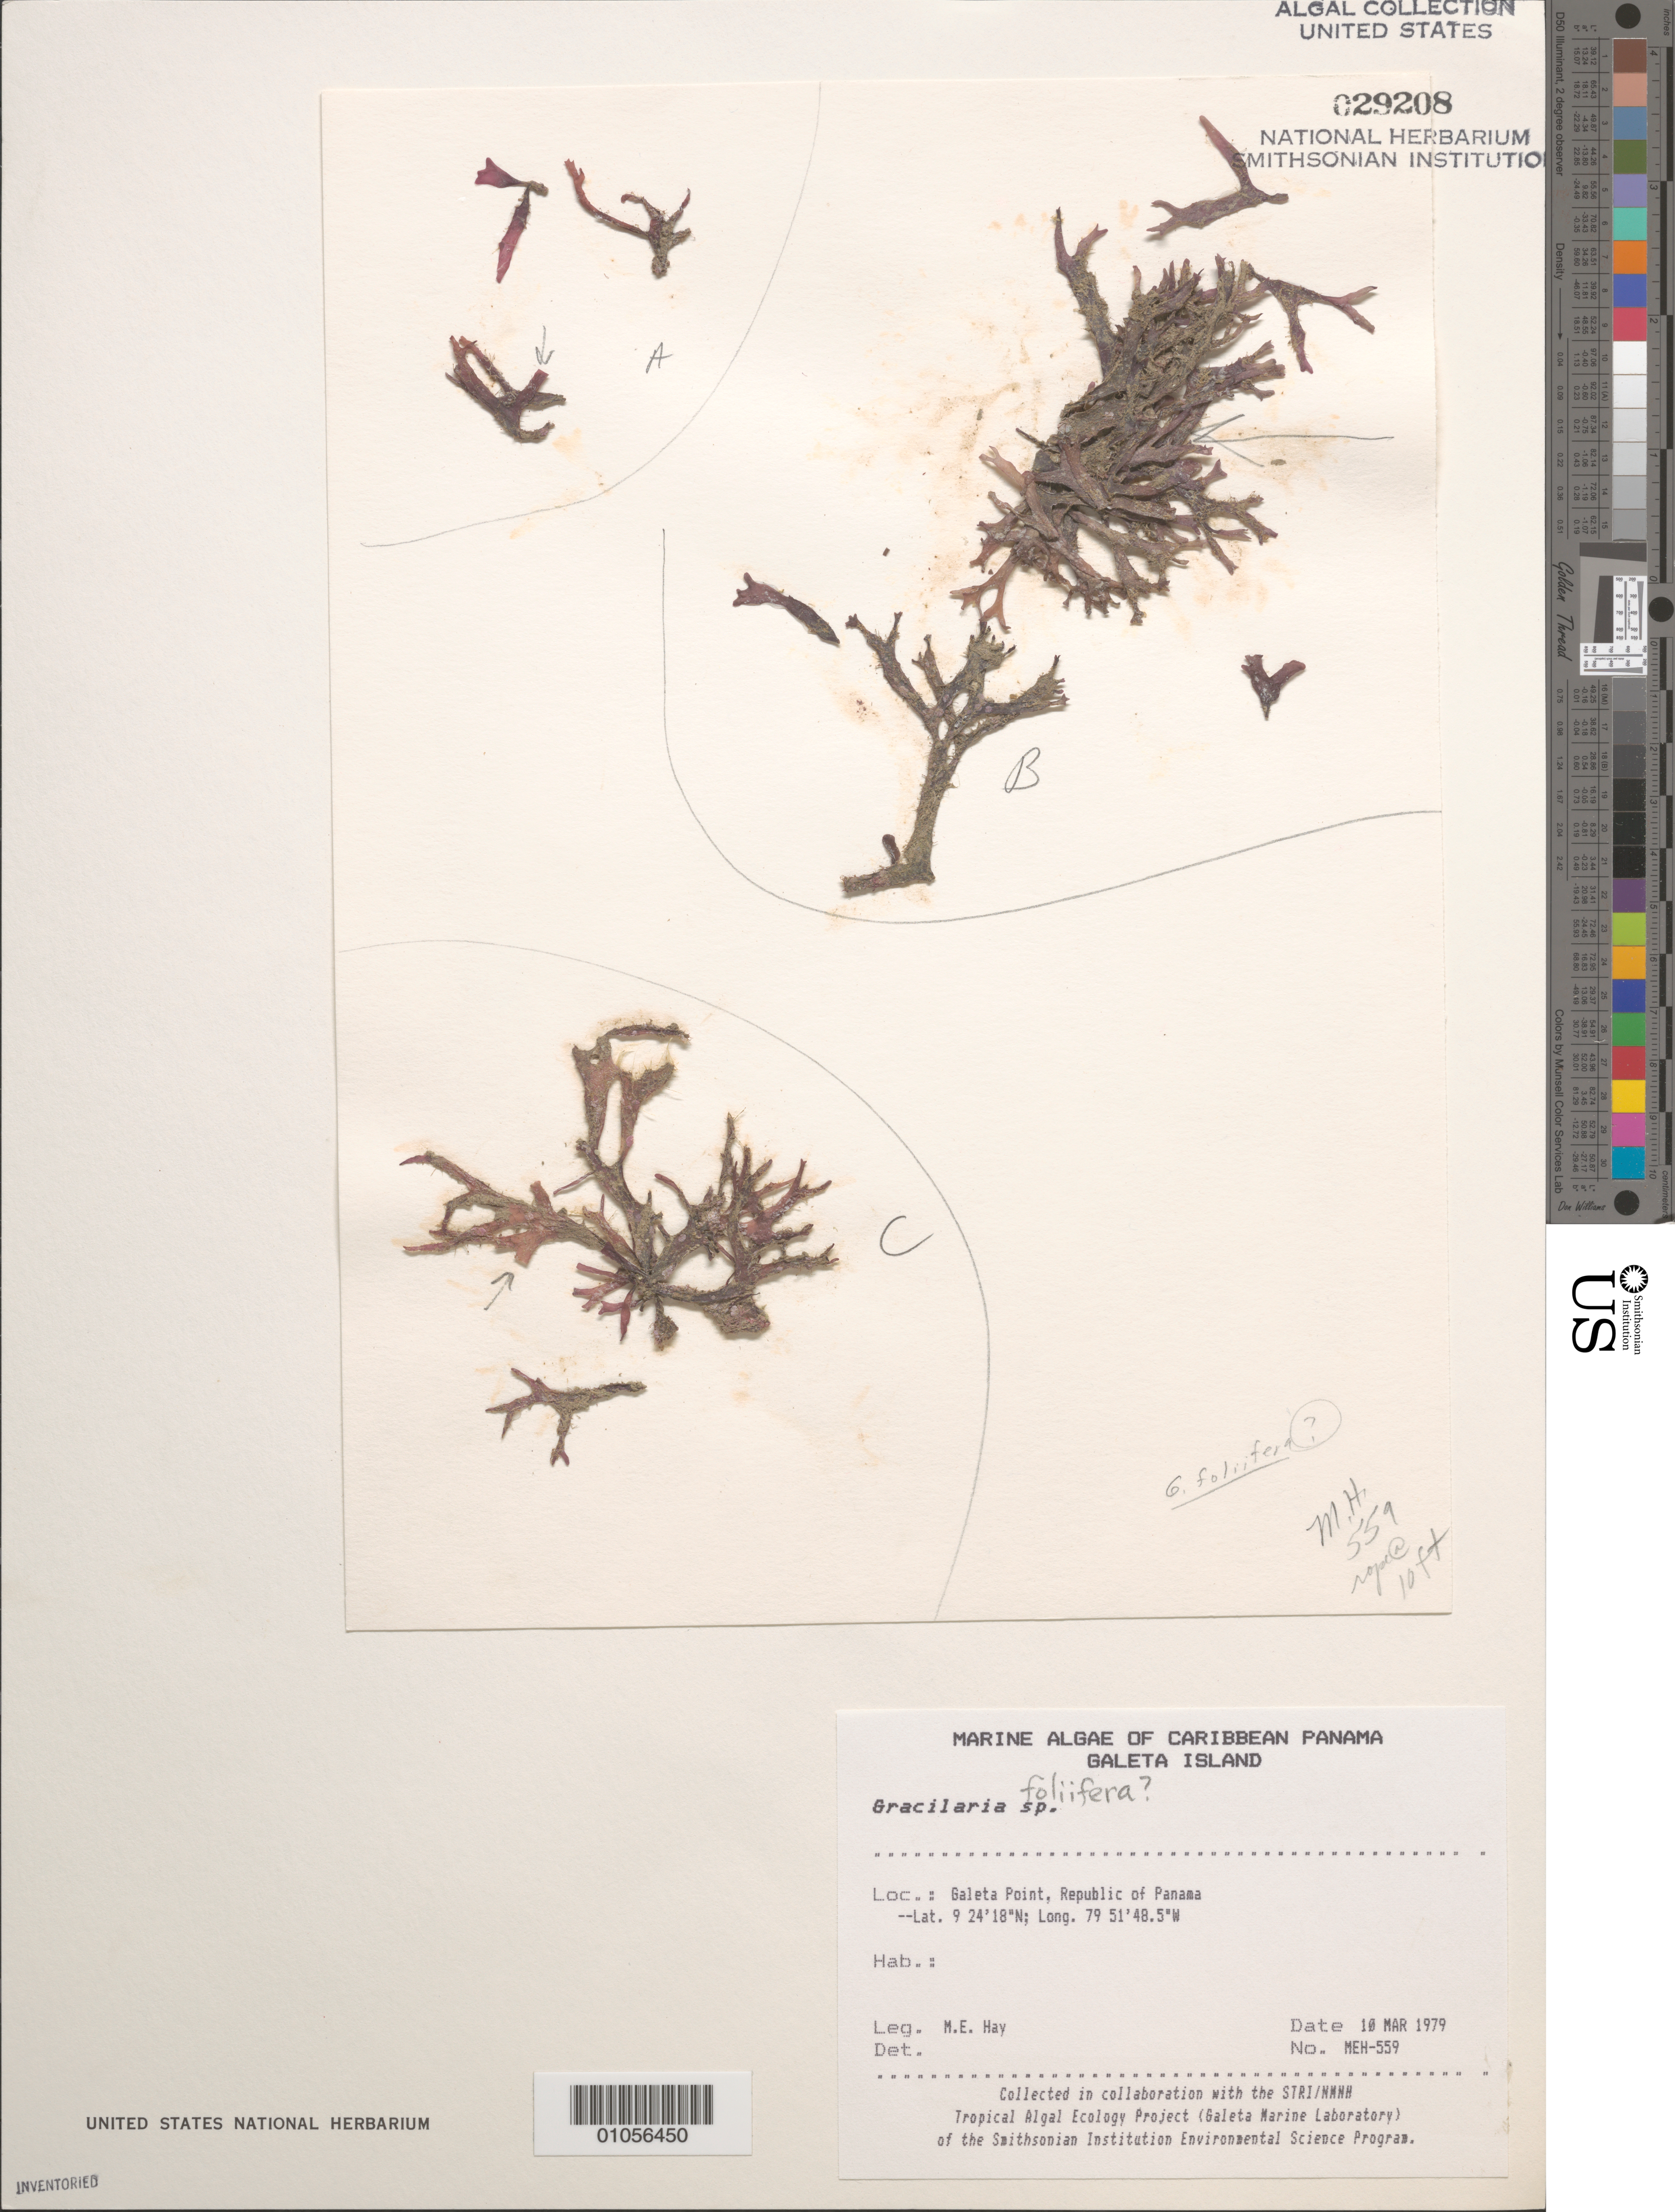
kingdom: Plantae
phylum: Rhodophyta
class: Florideophyceae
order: Gracilariales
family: Gracilariaceae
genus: Gracilaria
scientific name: Gracilaria foliifera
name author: (Forssk.) Børgesen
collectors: M. E. Hay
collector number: MEH-559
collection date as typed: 10 Mar 1979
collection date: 1979-03-10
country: Panama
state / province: Colón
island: Galeta Island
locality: Galeta Point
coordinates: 9 24'18"N, 79 51'48.5"W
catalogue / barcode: US 29208